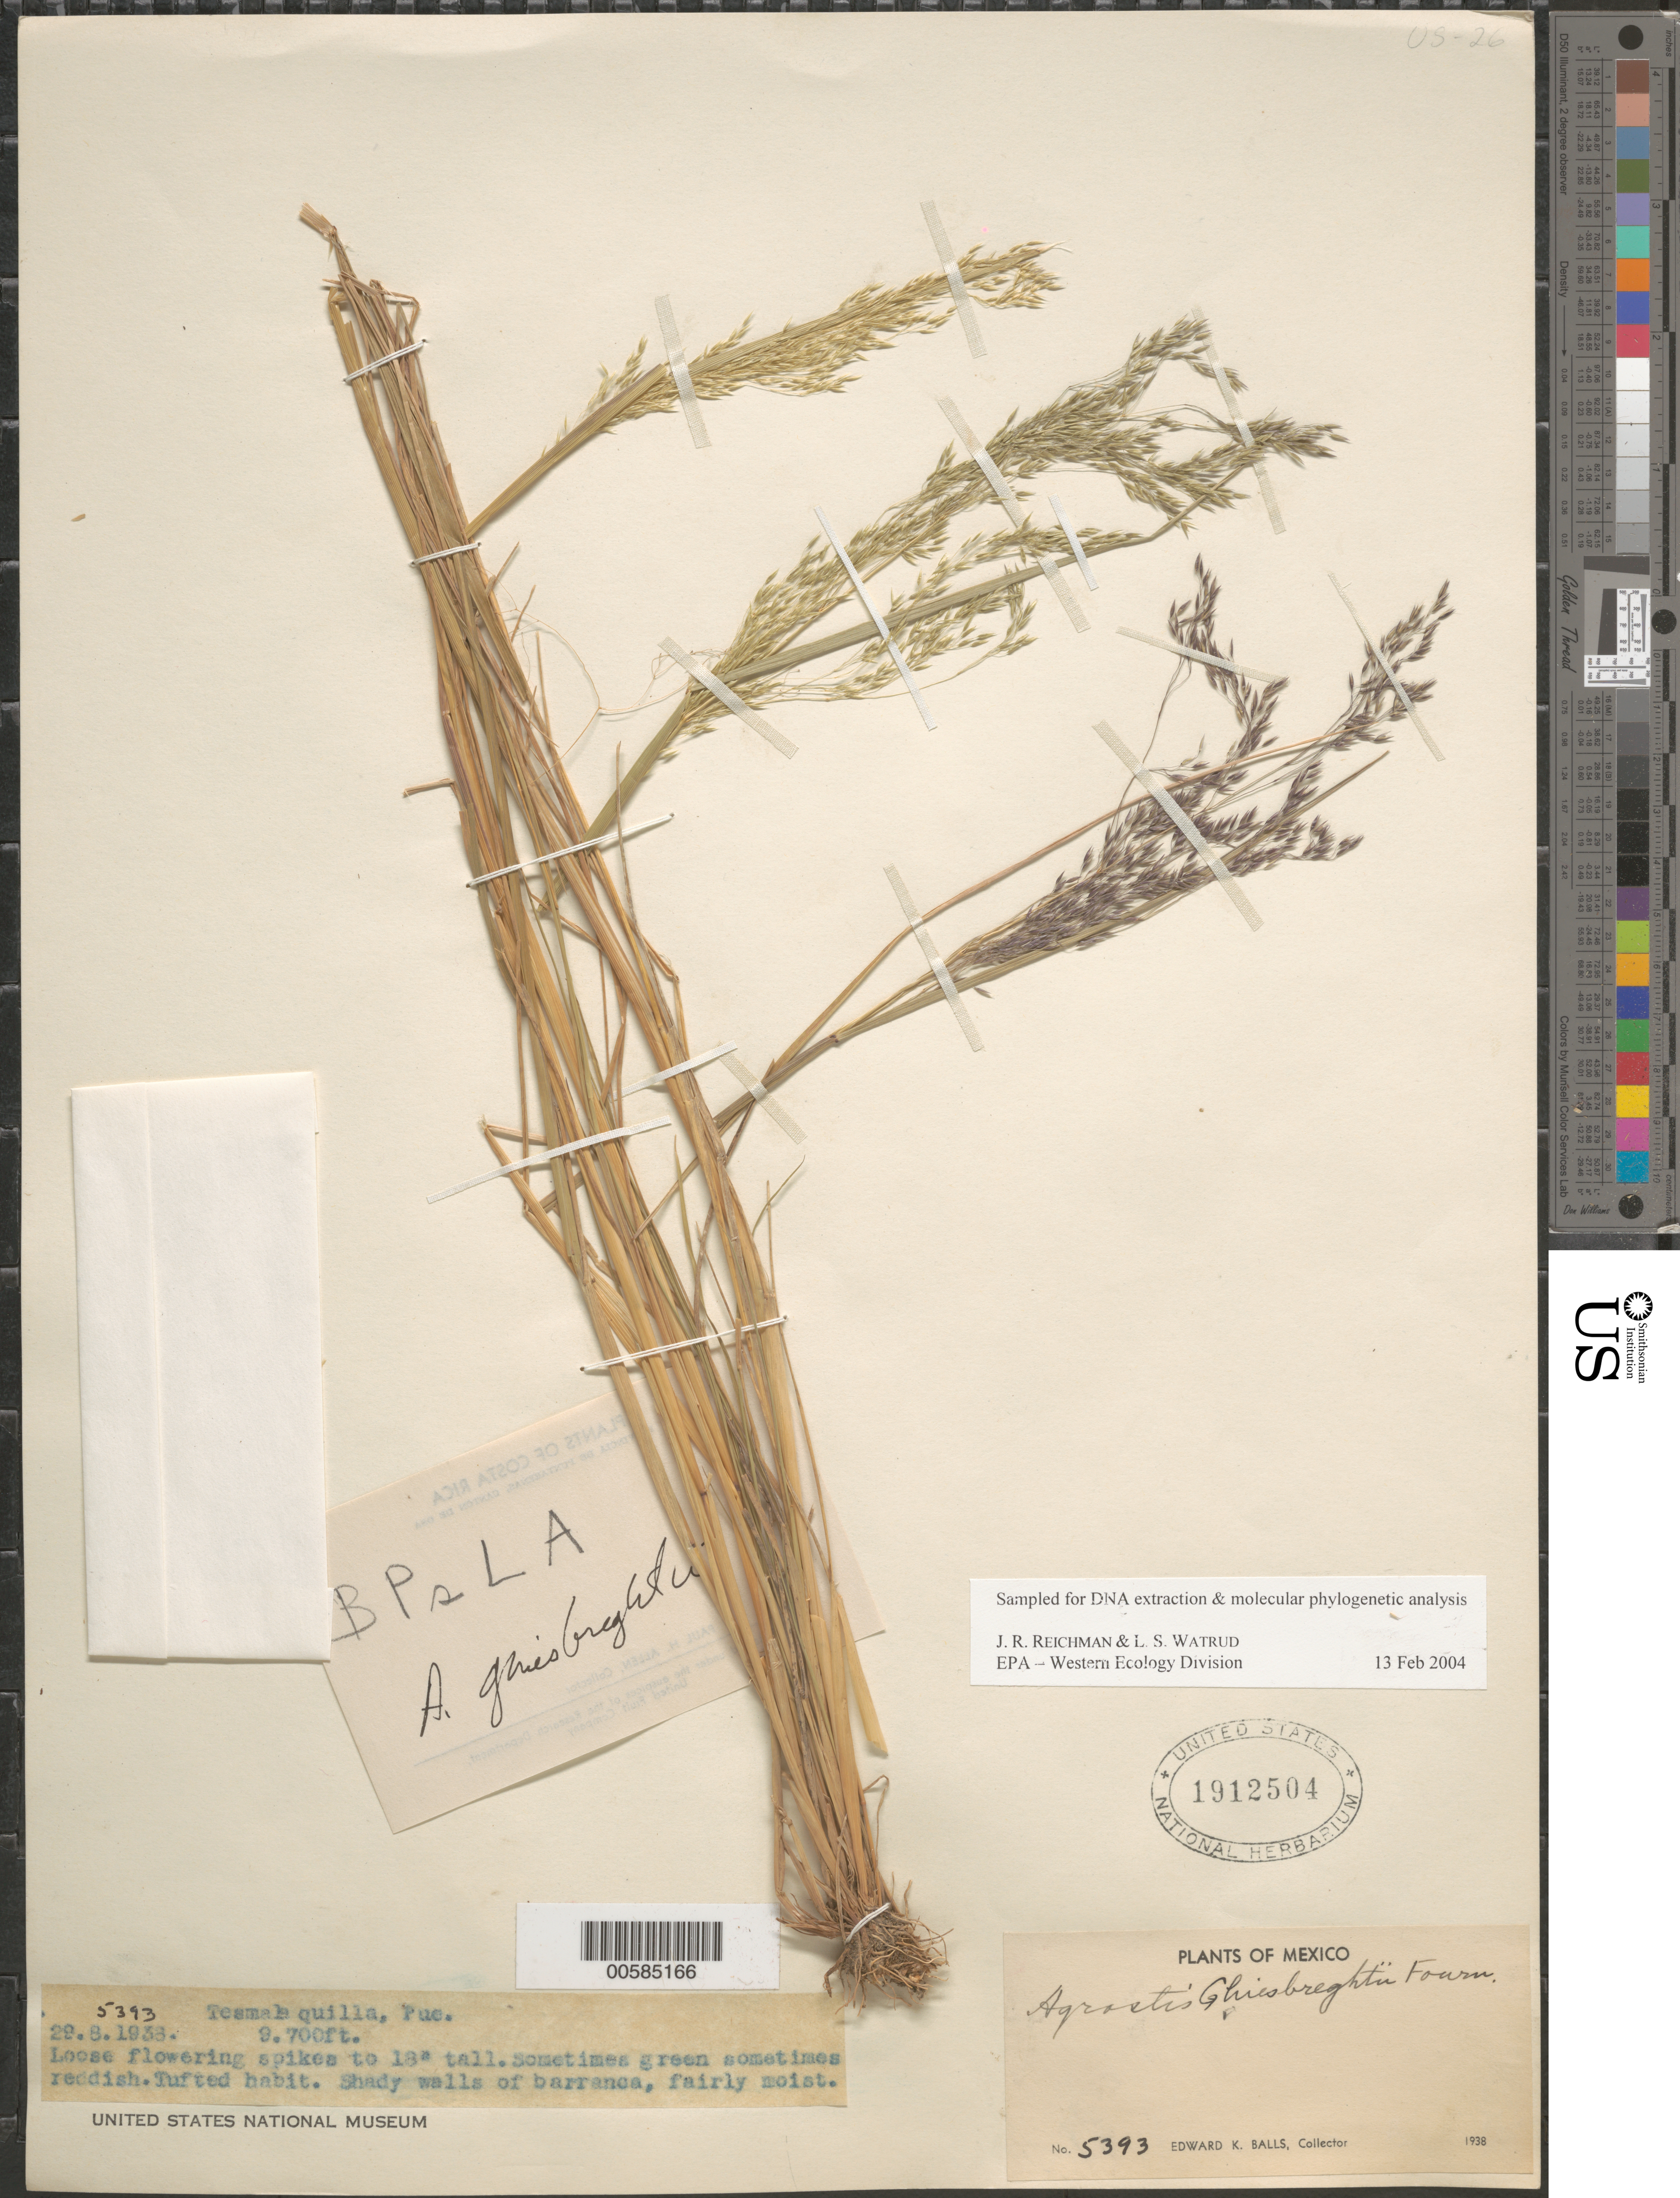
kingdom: Plantae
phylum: Tracheophyta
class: Liliopsida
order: Poales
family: Poaceae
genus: Agrostis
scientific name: Agrostis ghiesbreghtii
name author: E. Fourn.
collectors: E. K. Balls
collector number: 5393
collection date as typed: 29 Aug 1938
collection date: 1938-08-29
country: Mexico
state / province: Puebla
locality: Teamalaquilia.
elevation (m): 2957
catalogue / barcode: US 1912504